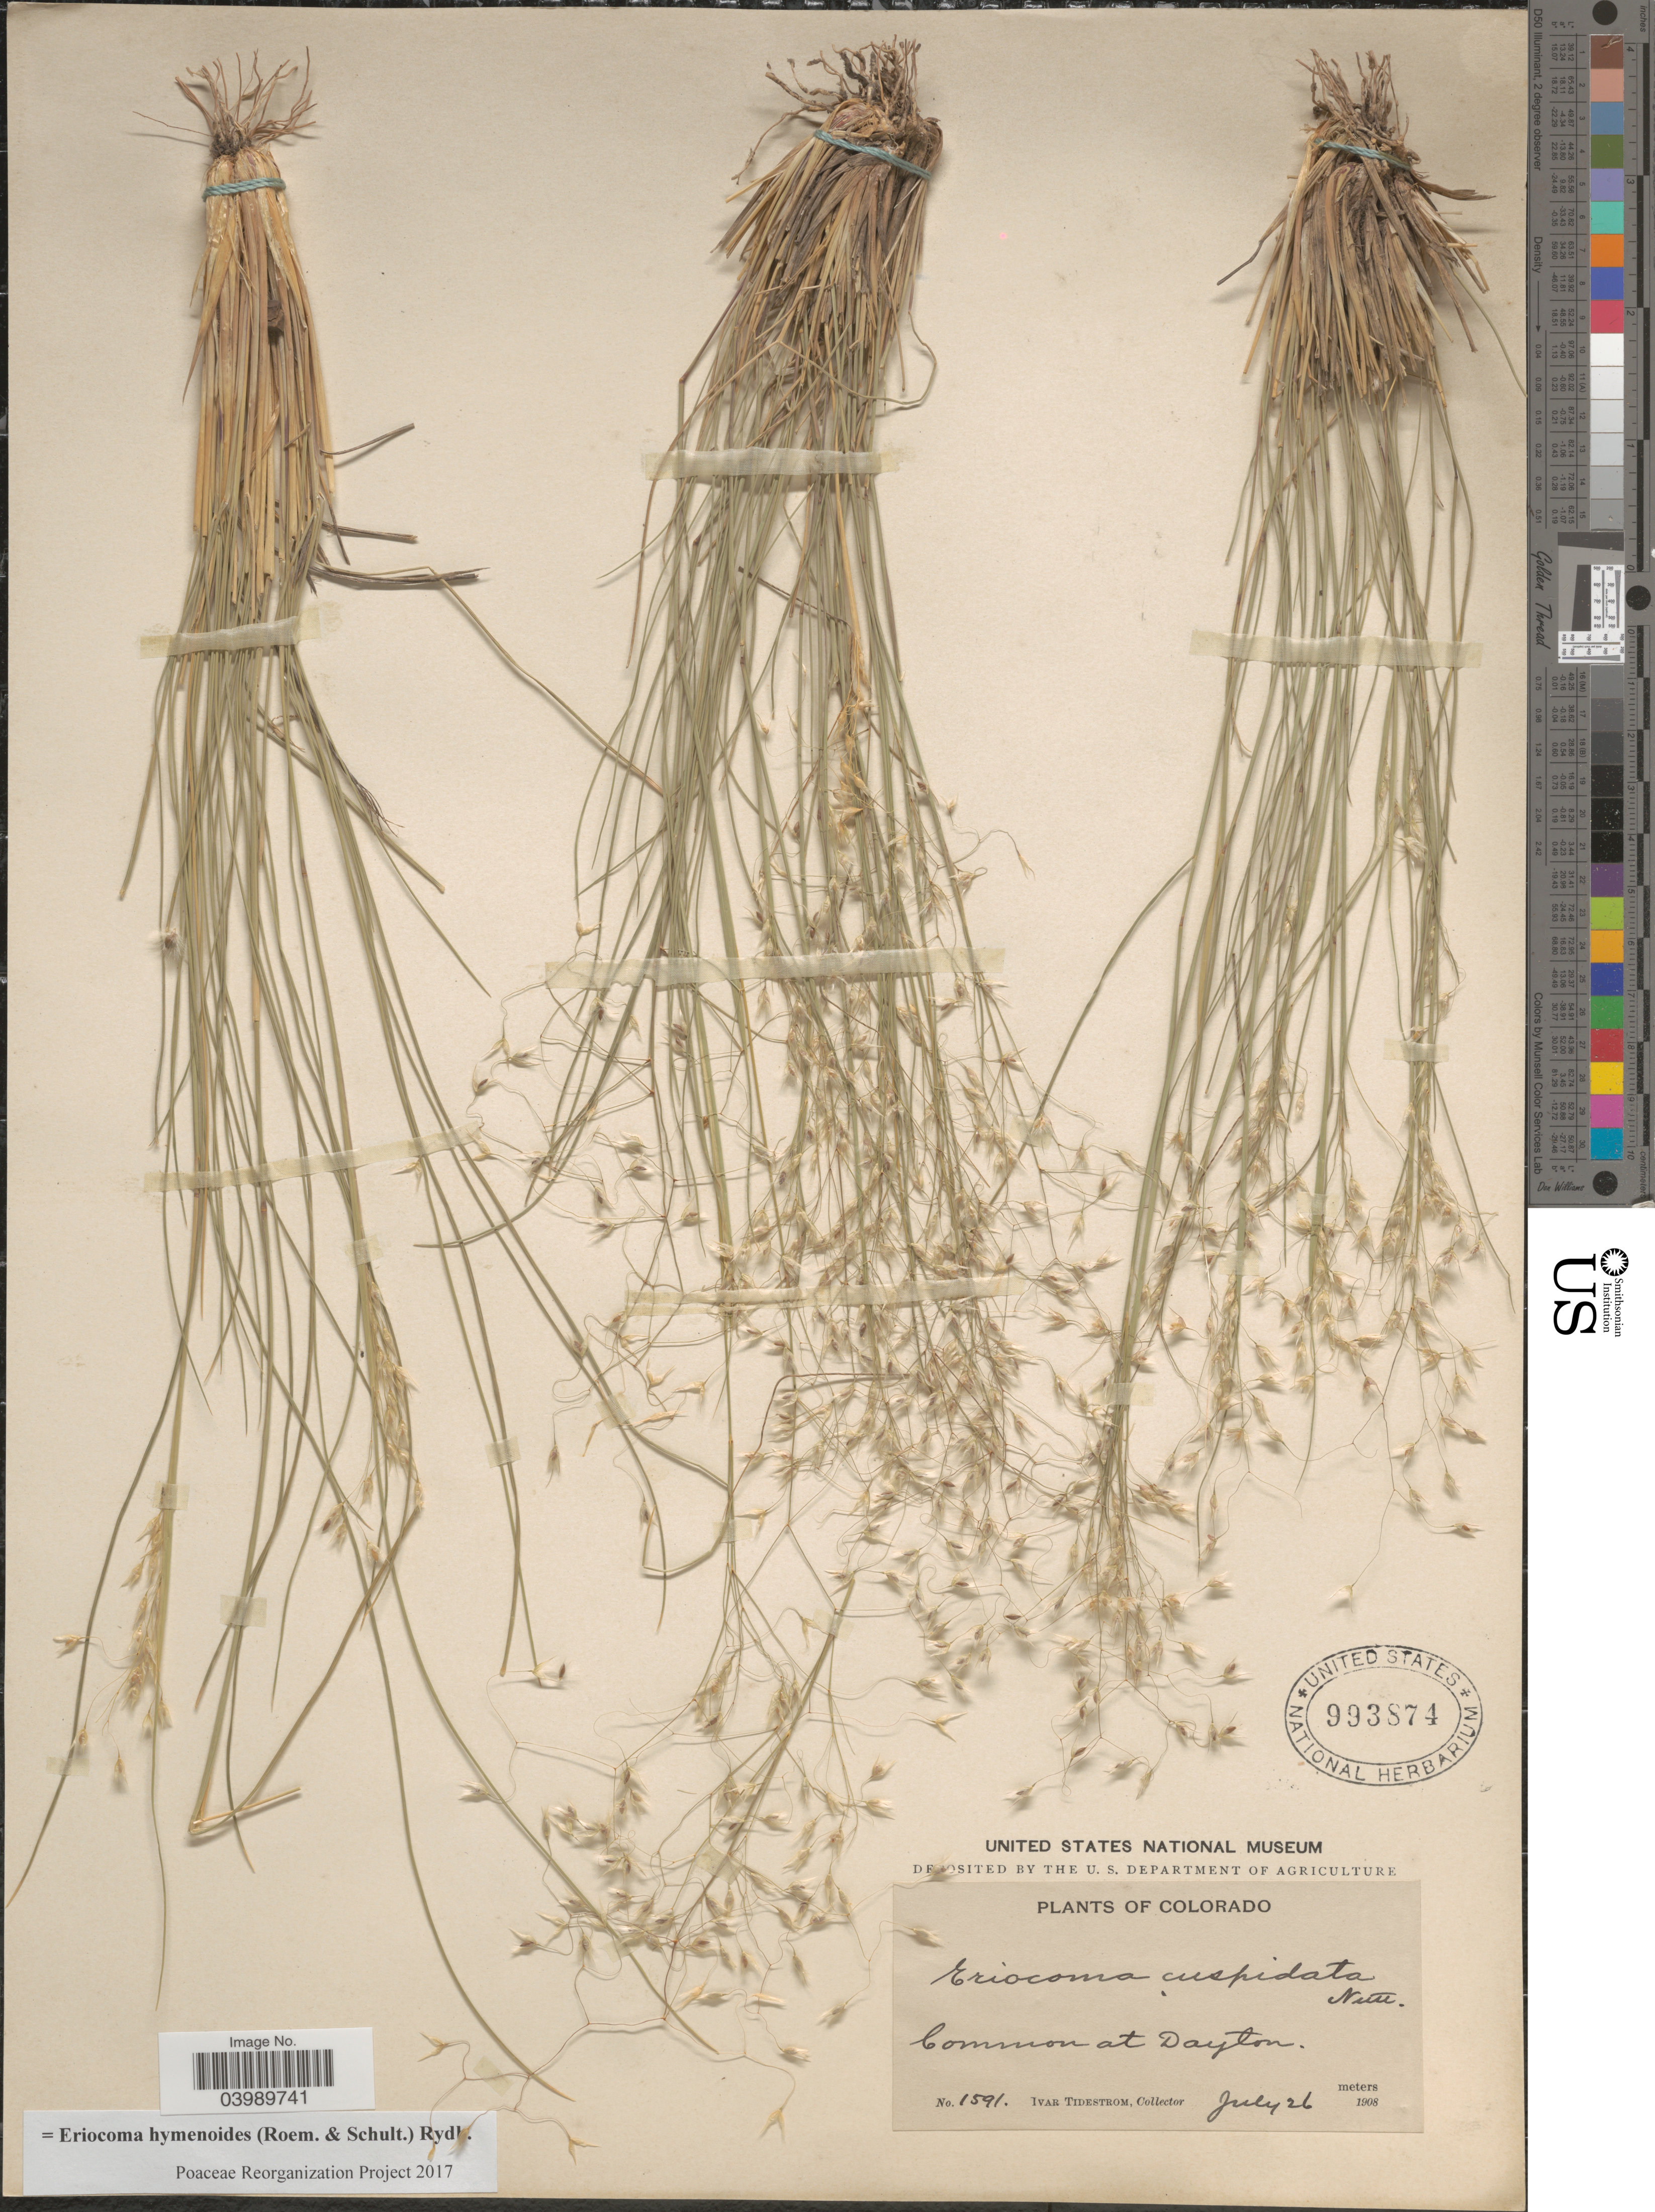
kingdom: Plantae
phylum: Tracheophyta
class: Liliopsida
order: Poales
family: Poaceae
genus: Eriocoma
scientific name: Eriocoma hymenoides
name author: (Roem. & Schult.) Rydb.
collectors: I. F. Tidestrom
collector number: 1591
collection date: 1908-07-26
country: United States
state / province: Colorado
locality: Common at Dayton.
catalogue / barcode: US 993874